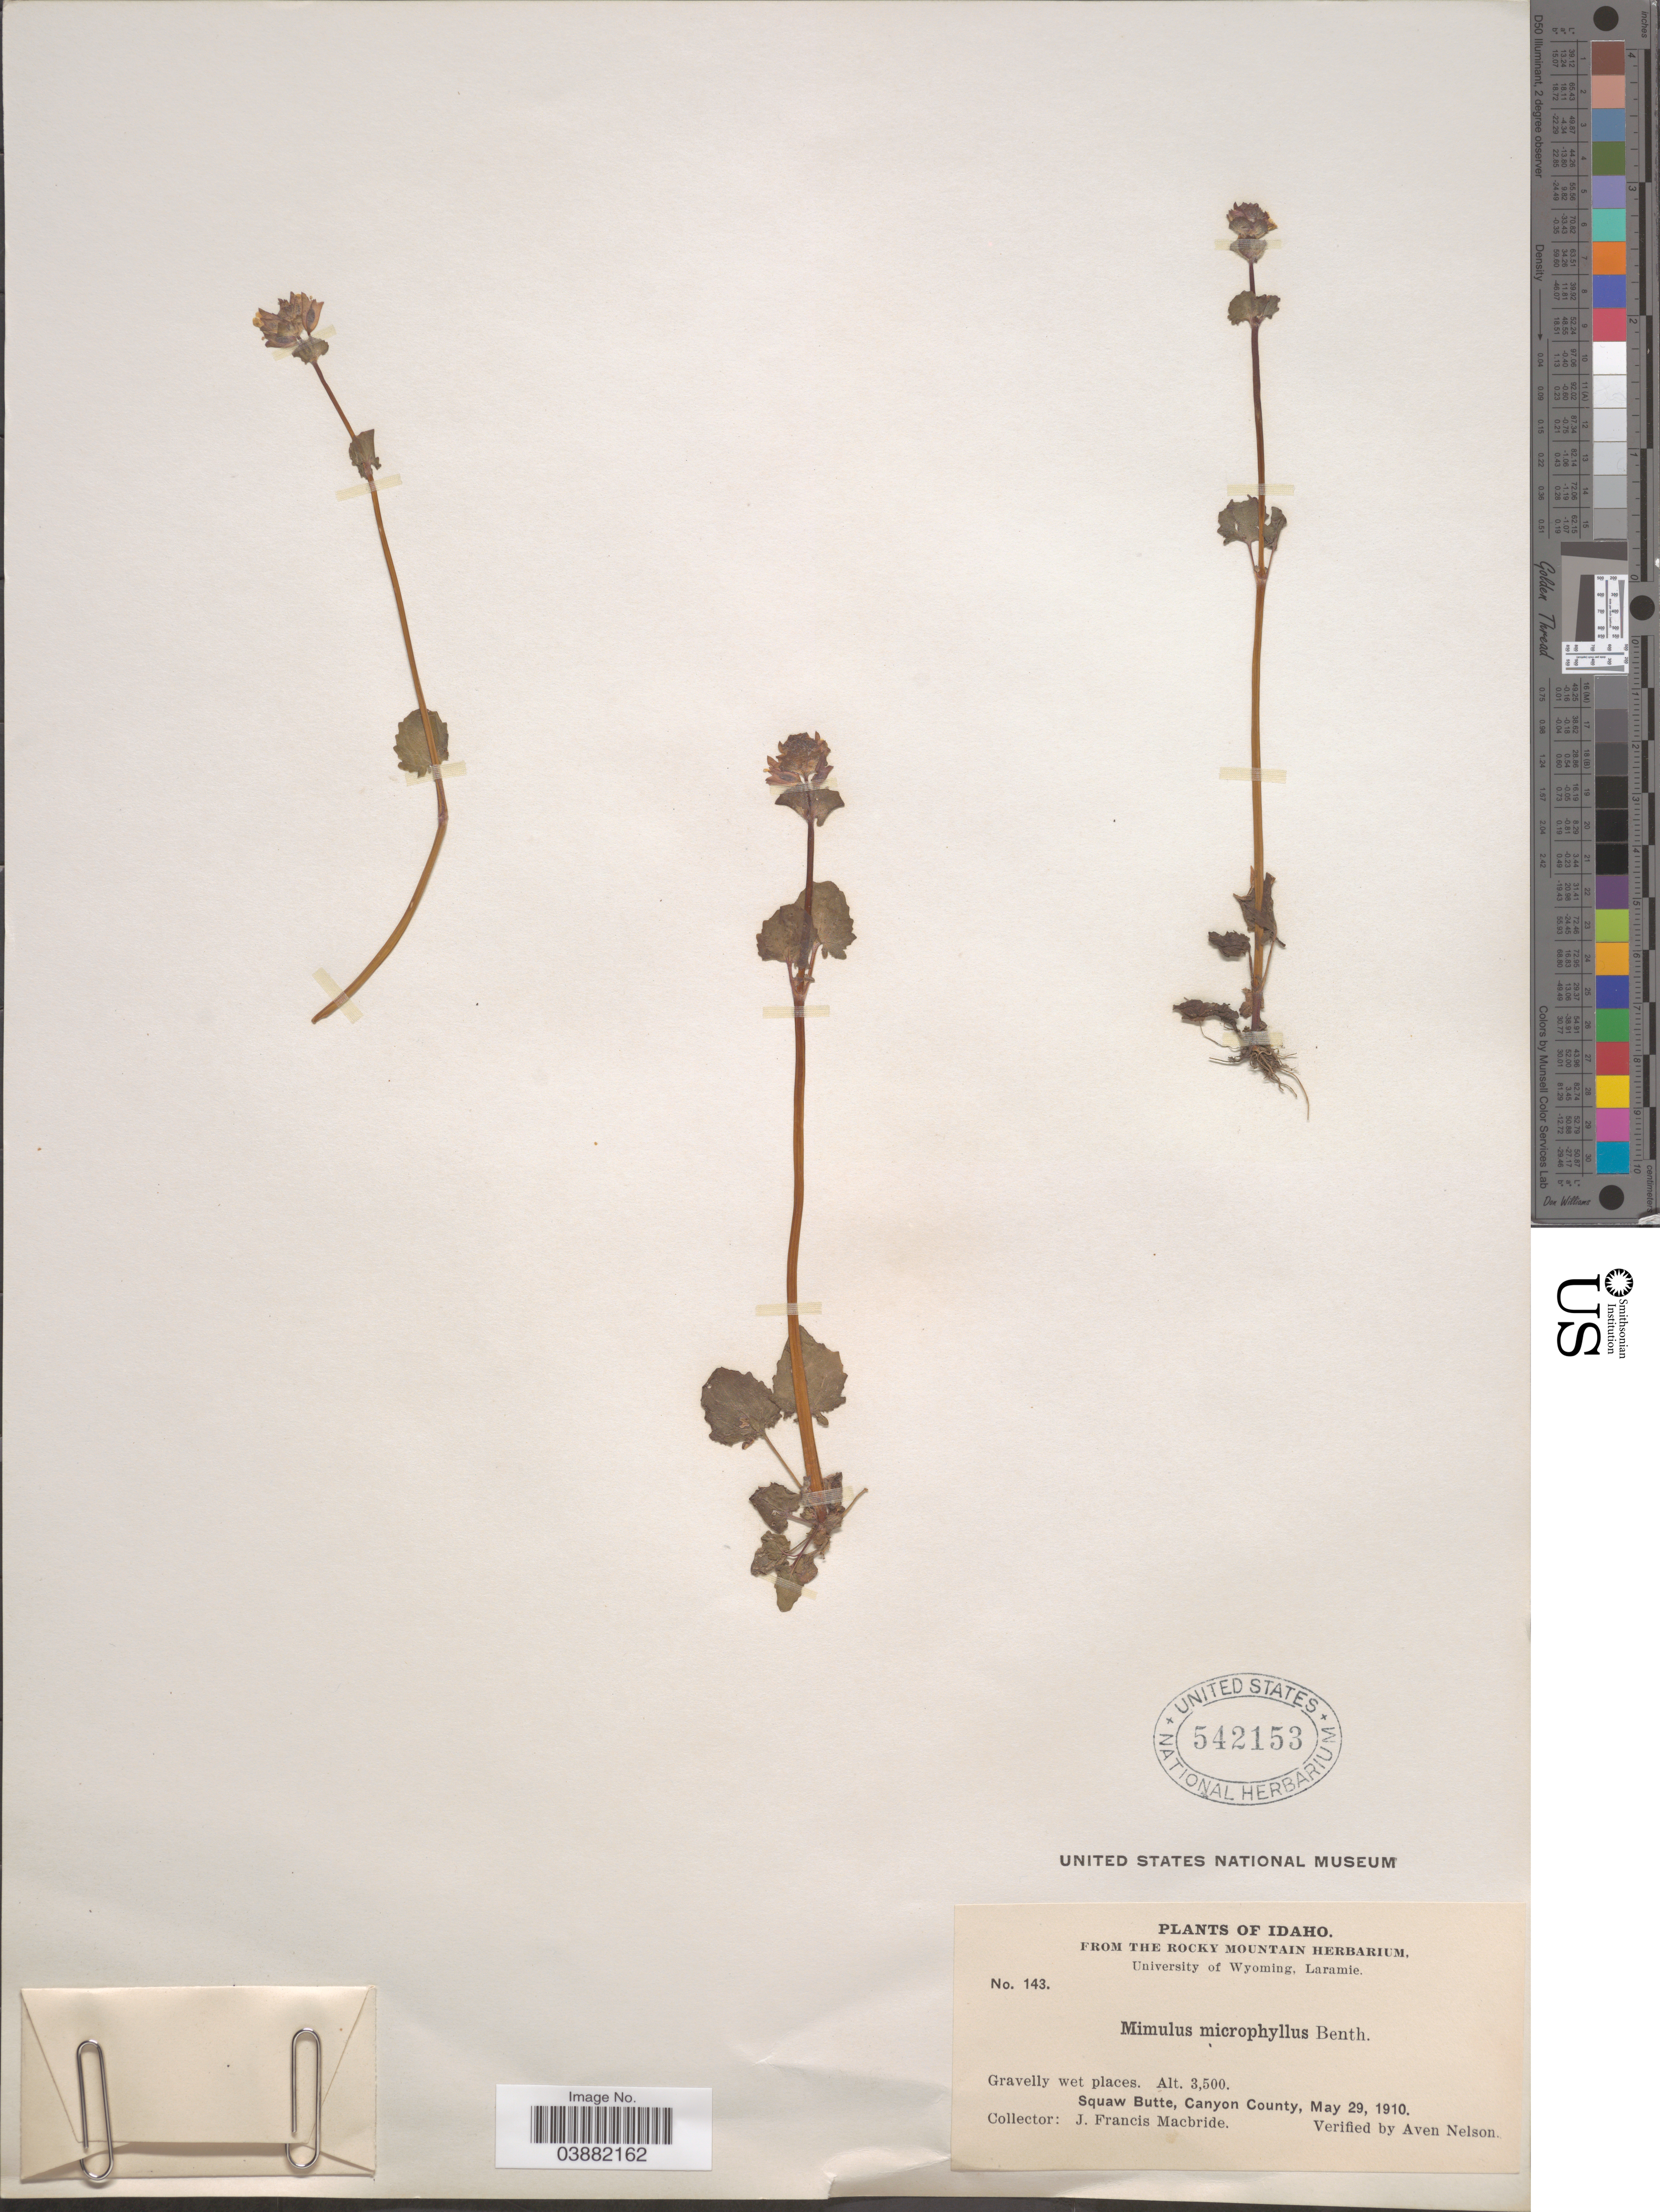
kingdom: Plantae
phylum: Tracheophyta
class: Magnoliopsida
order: Lamiales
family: Phrymaceae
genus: Mimulus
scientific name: Mimulus microphyllus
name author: Benth.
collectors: J. F. Macbride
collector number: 143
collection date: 1910-05-29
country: United States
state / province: Idaho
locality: Squaw Butte, Canyon County.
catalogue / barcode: US 542153